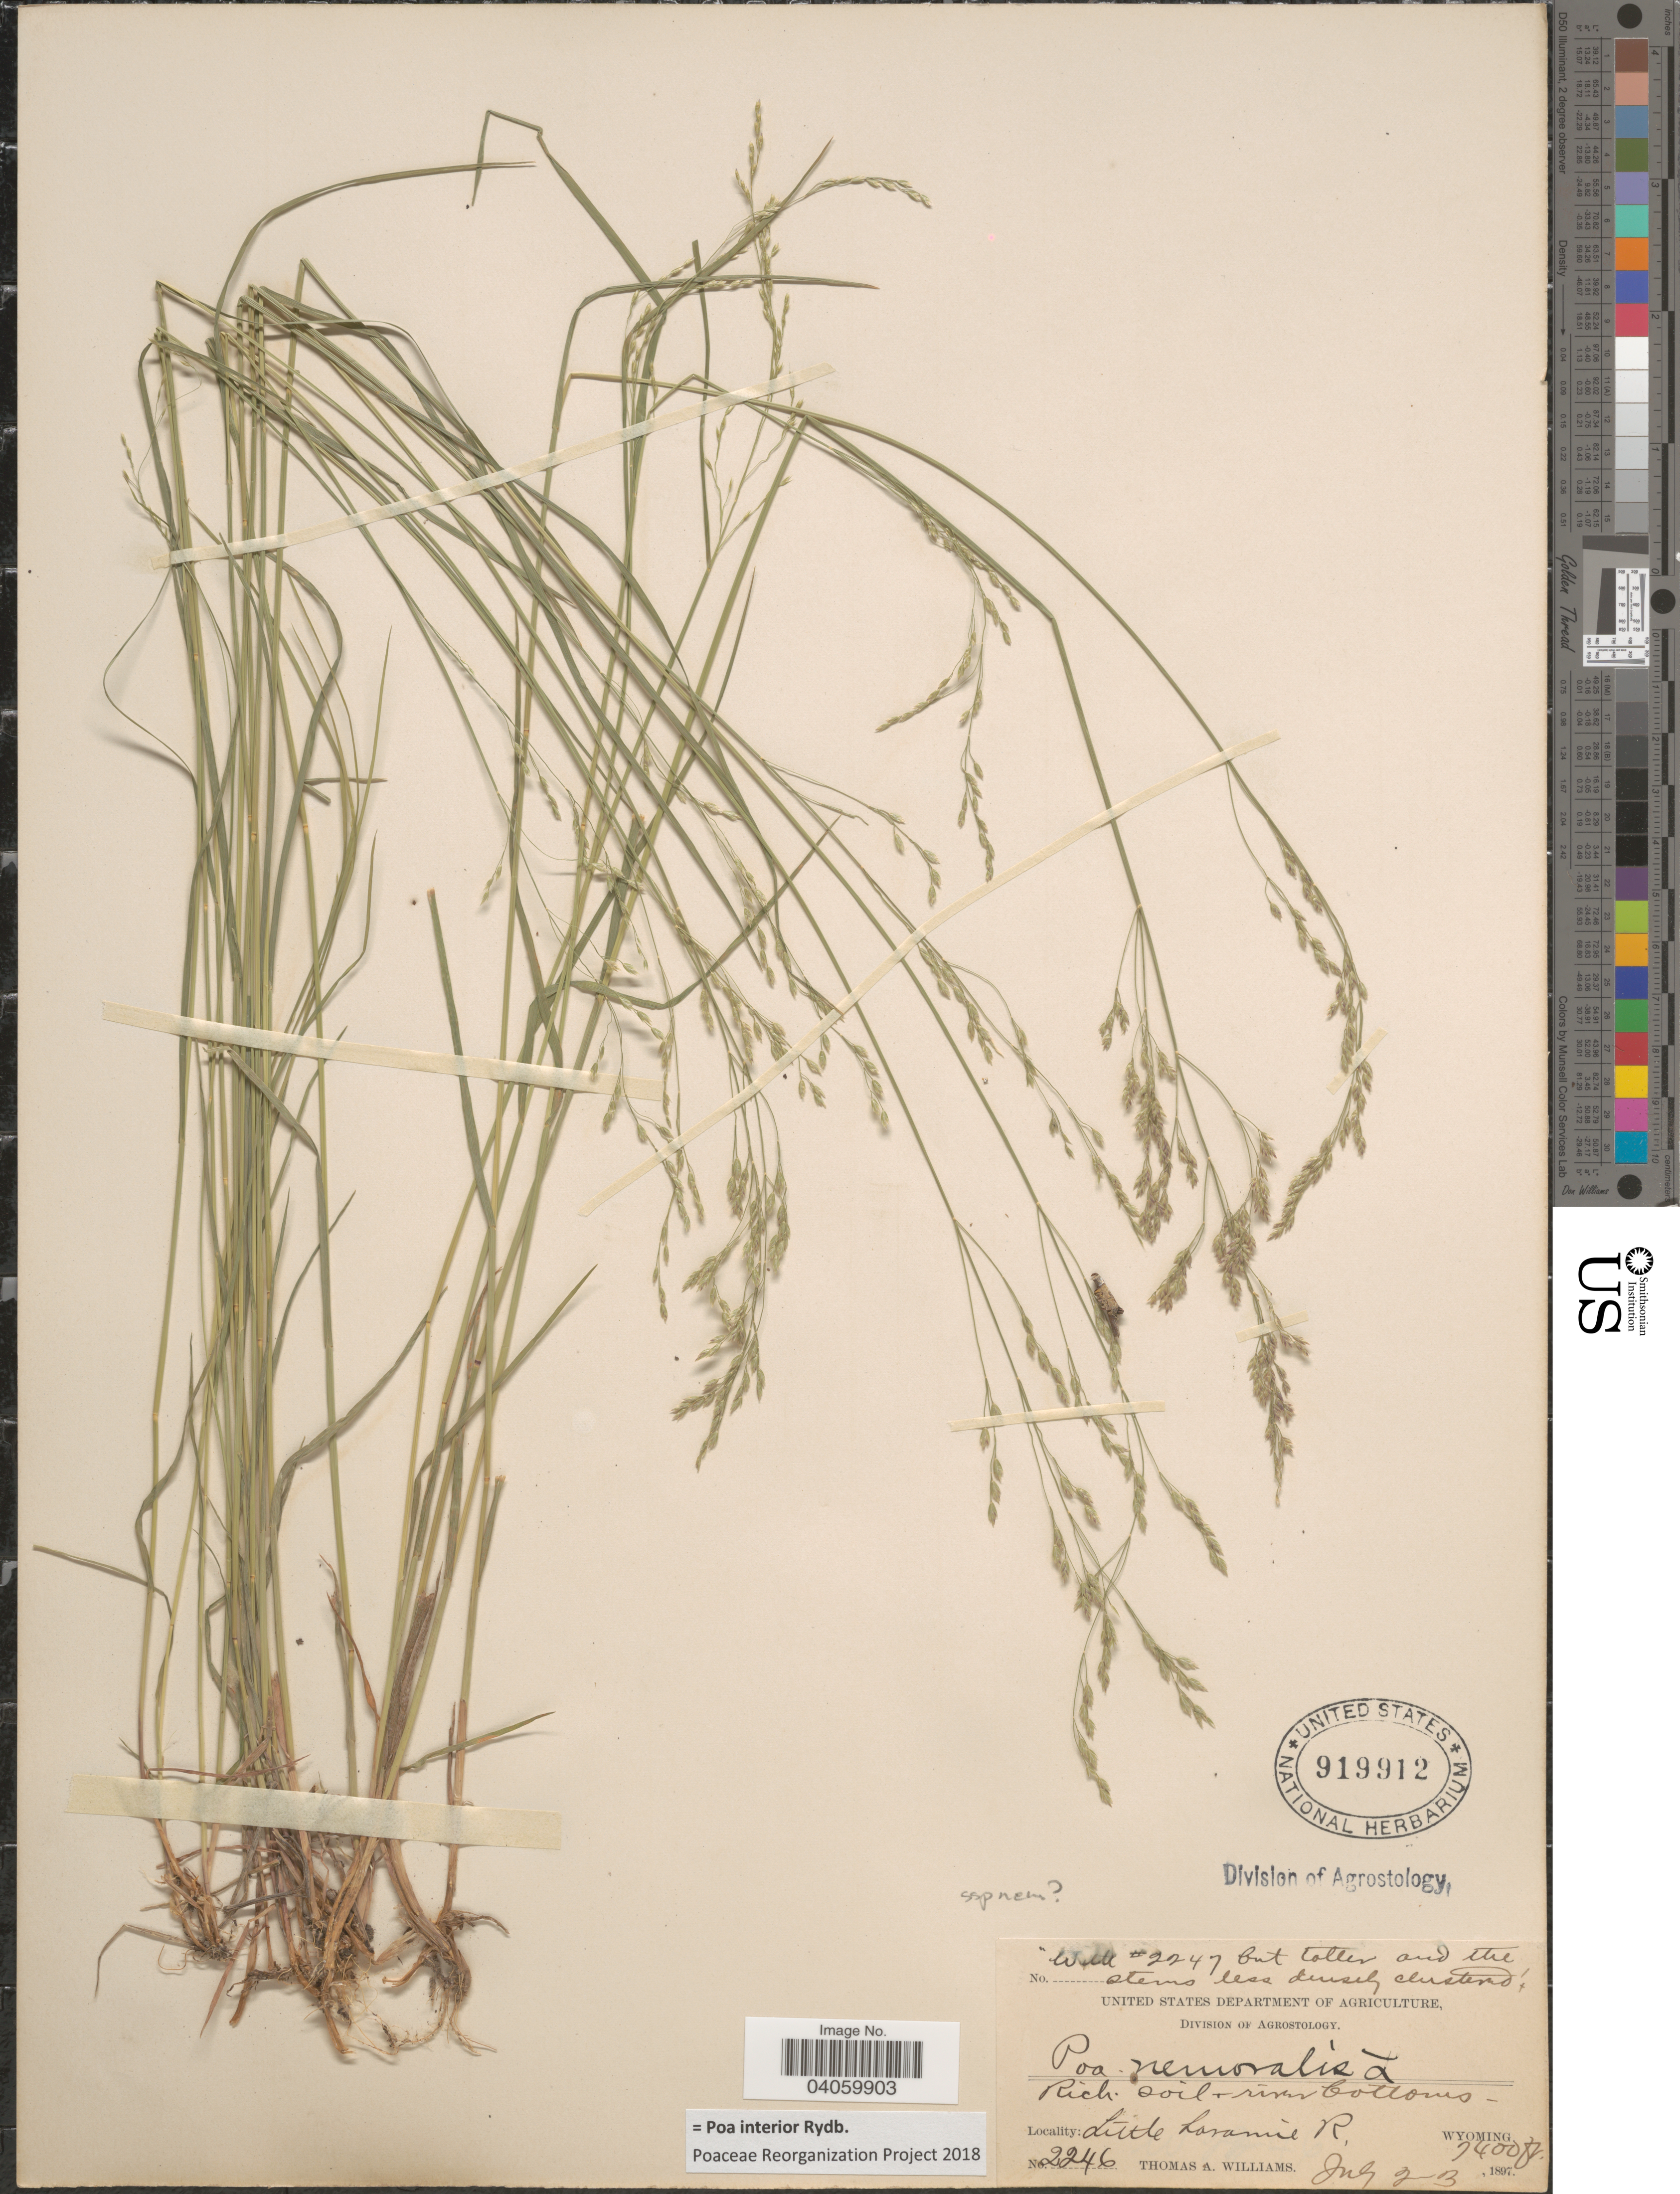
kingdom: Plantae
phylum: Tracheophyta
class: Liliopsida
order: Poales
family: Poaceae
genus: Poa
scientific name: Poa interior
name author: Rydb.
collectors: T. A. Williams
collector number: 2246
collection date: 1897-07-23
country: United States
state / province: Wyoming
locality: Little Laramie R.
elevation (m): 2256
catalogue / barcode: US 919912